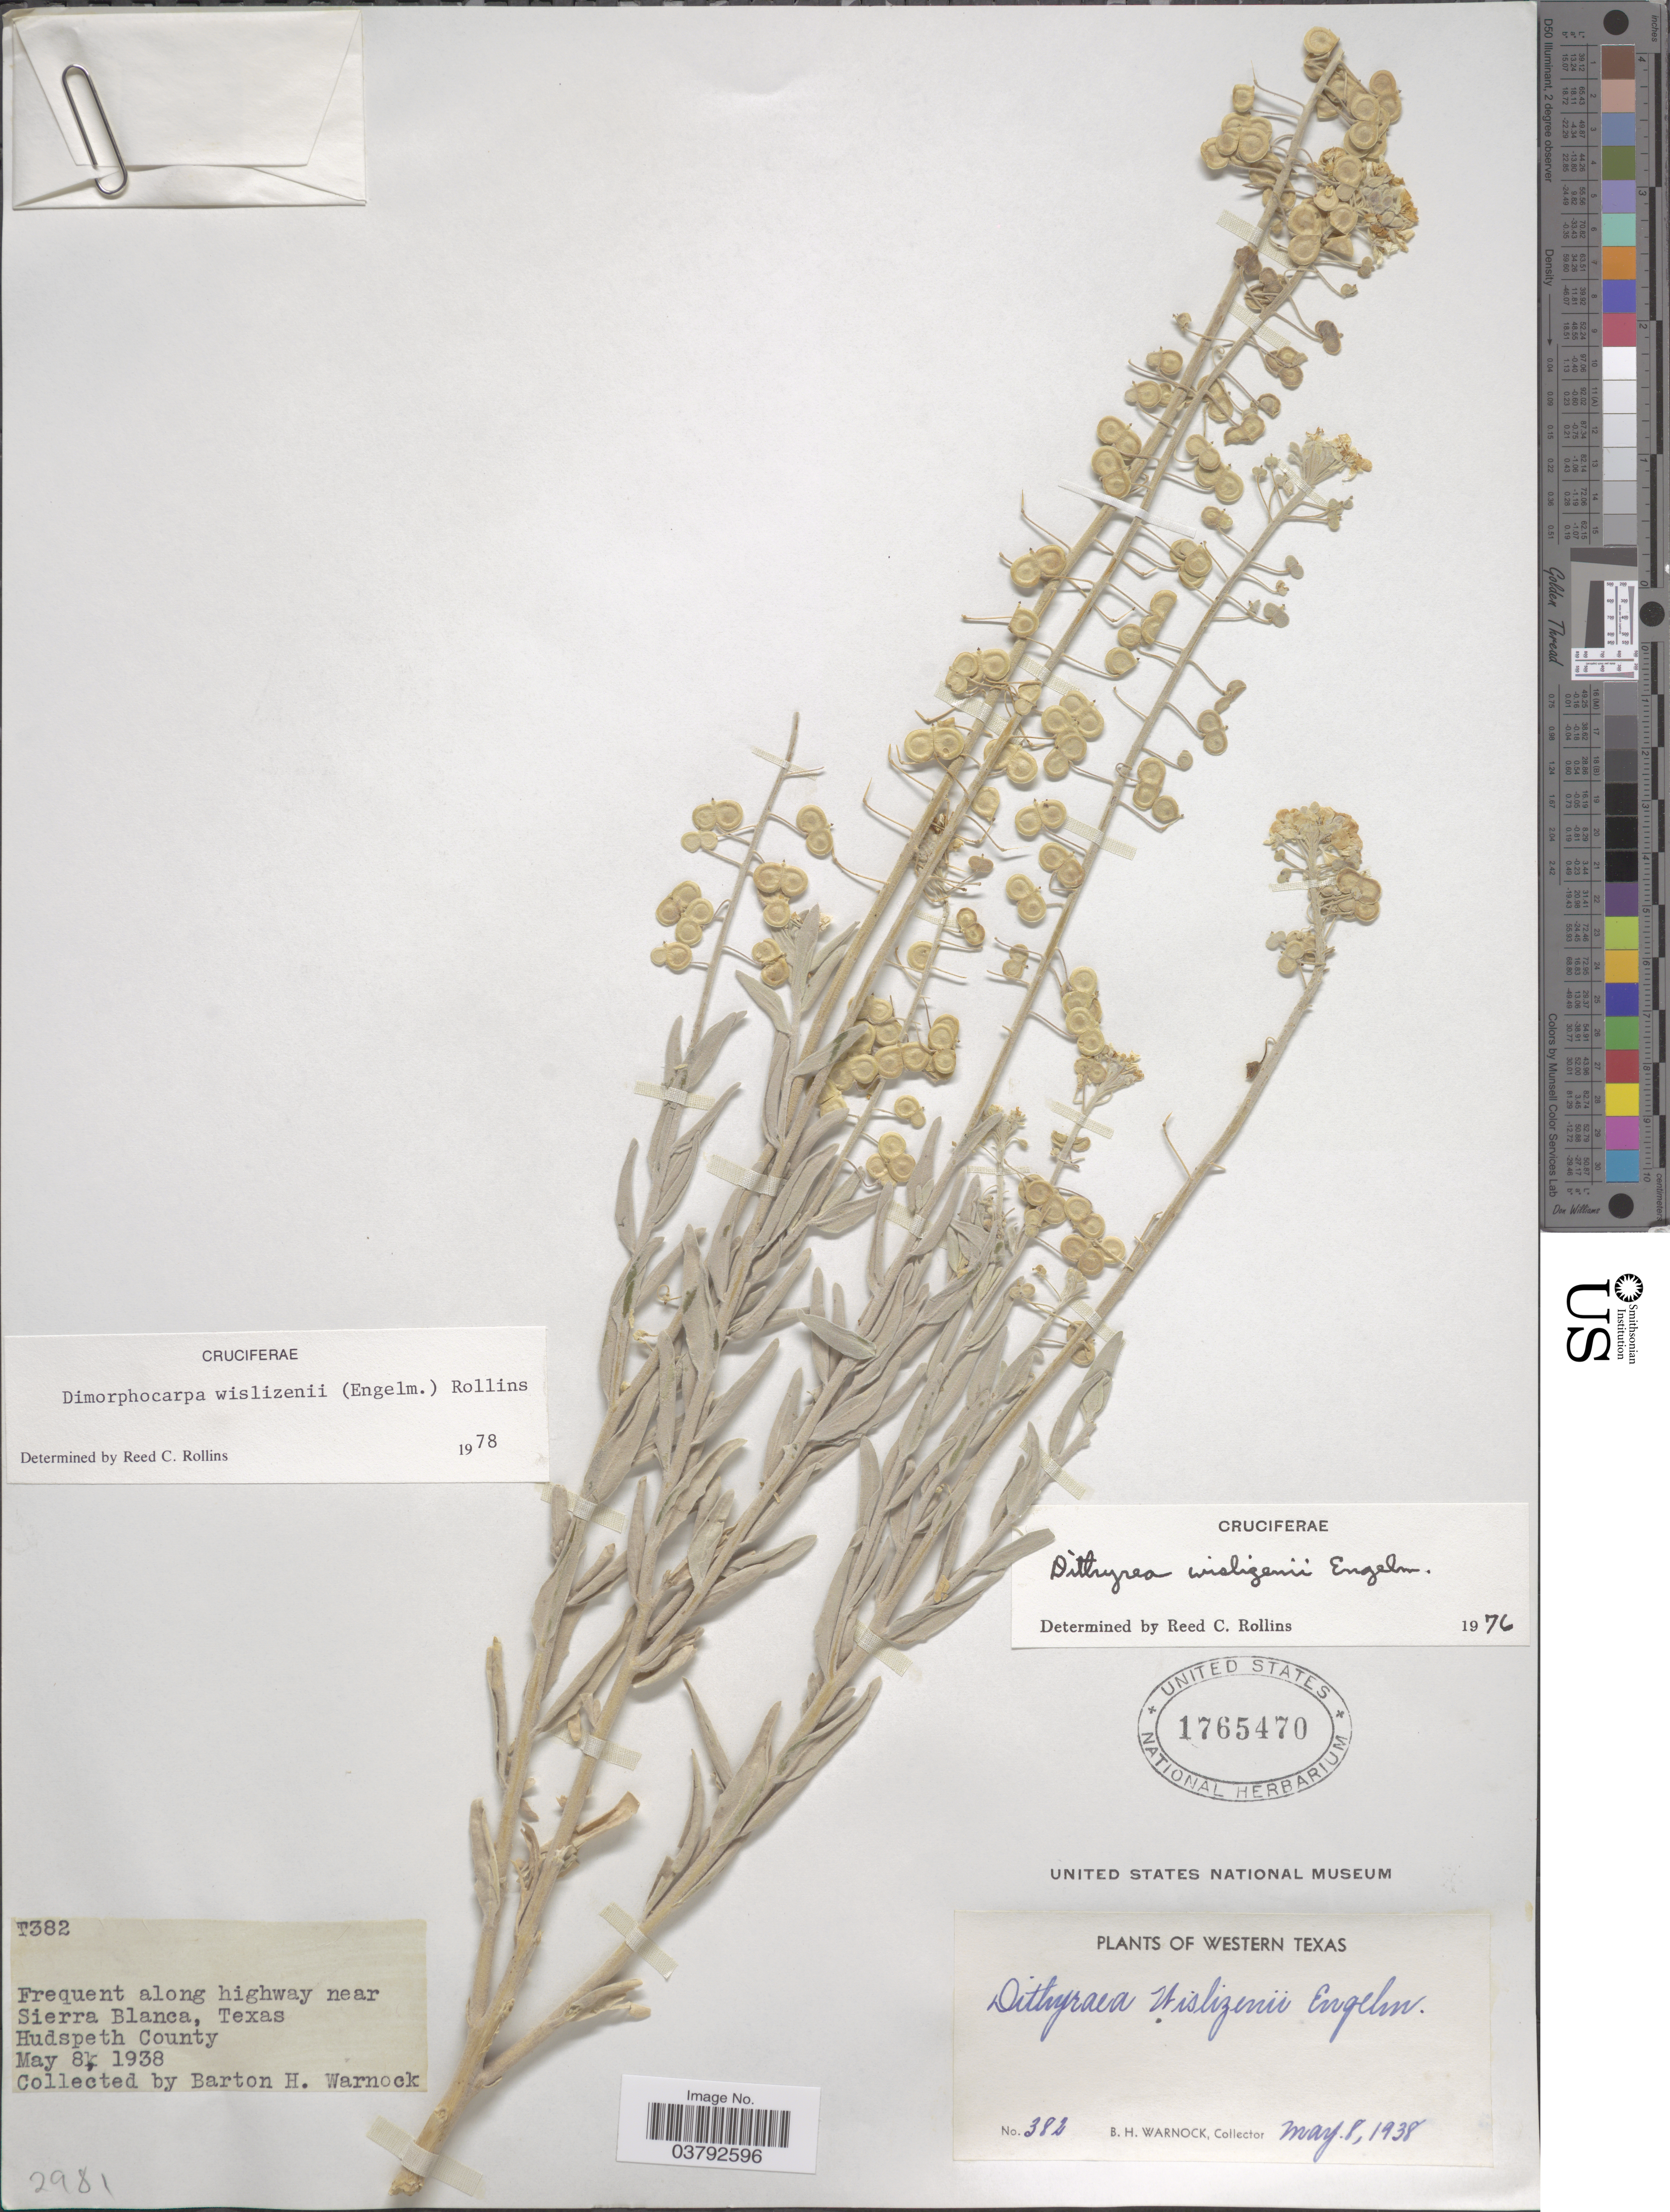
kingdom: Plantae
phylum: Tracheophyta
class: Magnoliopsida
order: Brassicales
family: Brassicaceae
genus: Dithyrea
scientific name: Dithyrea wislizeni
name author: Engelm.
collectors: B. H. Warnock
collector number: T382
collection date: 1938-05-08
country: United States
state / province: Texas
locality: Western Texas. Along highway near Sierra Blanca. Hudspeth County.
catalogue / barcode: US 1765470